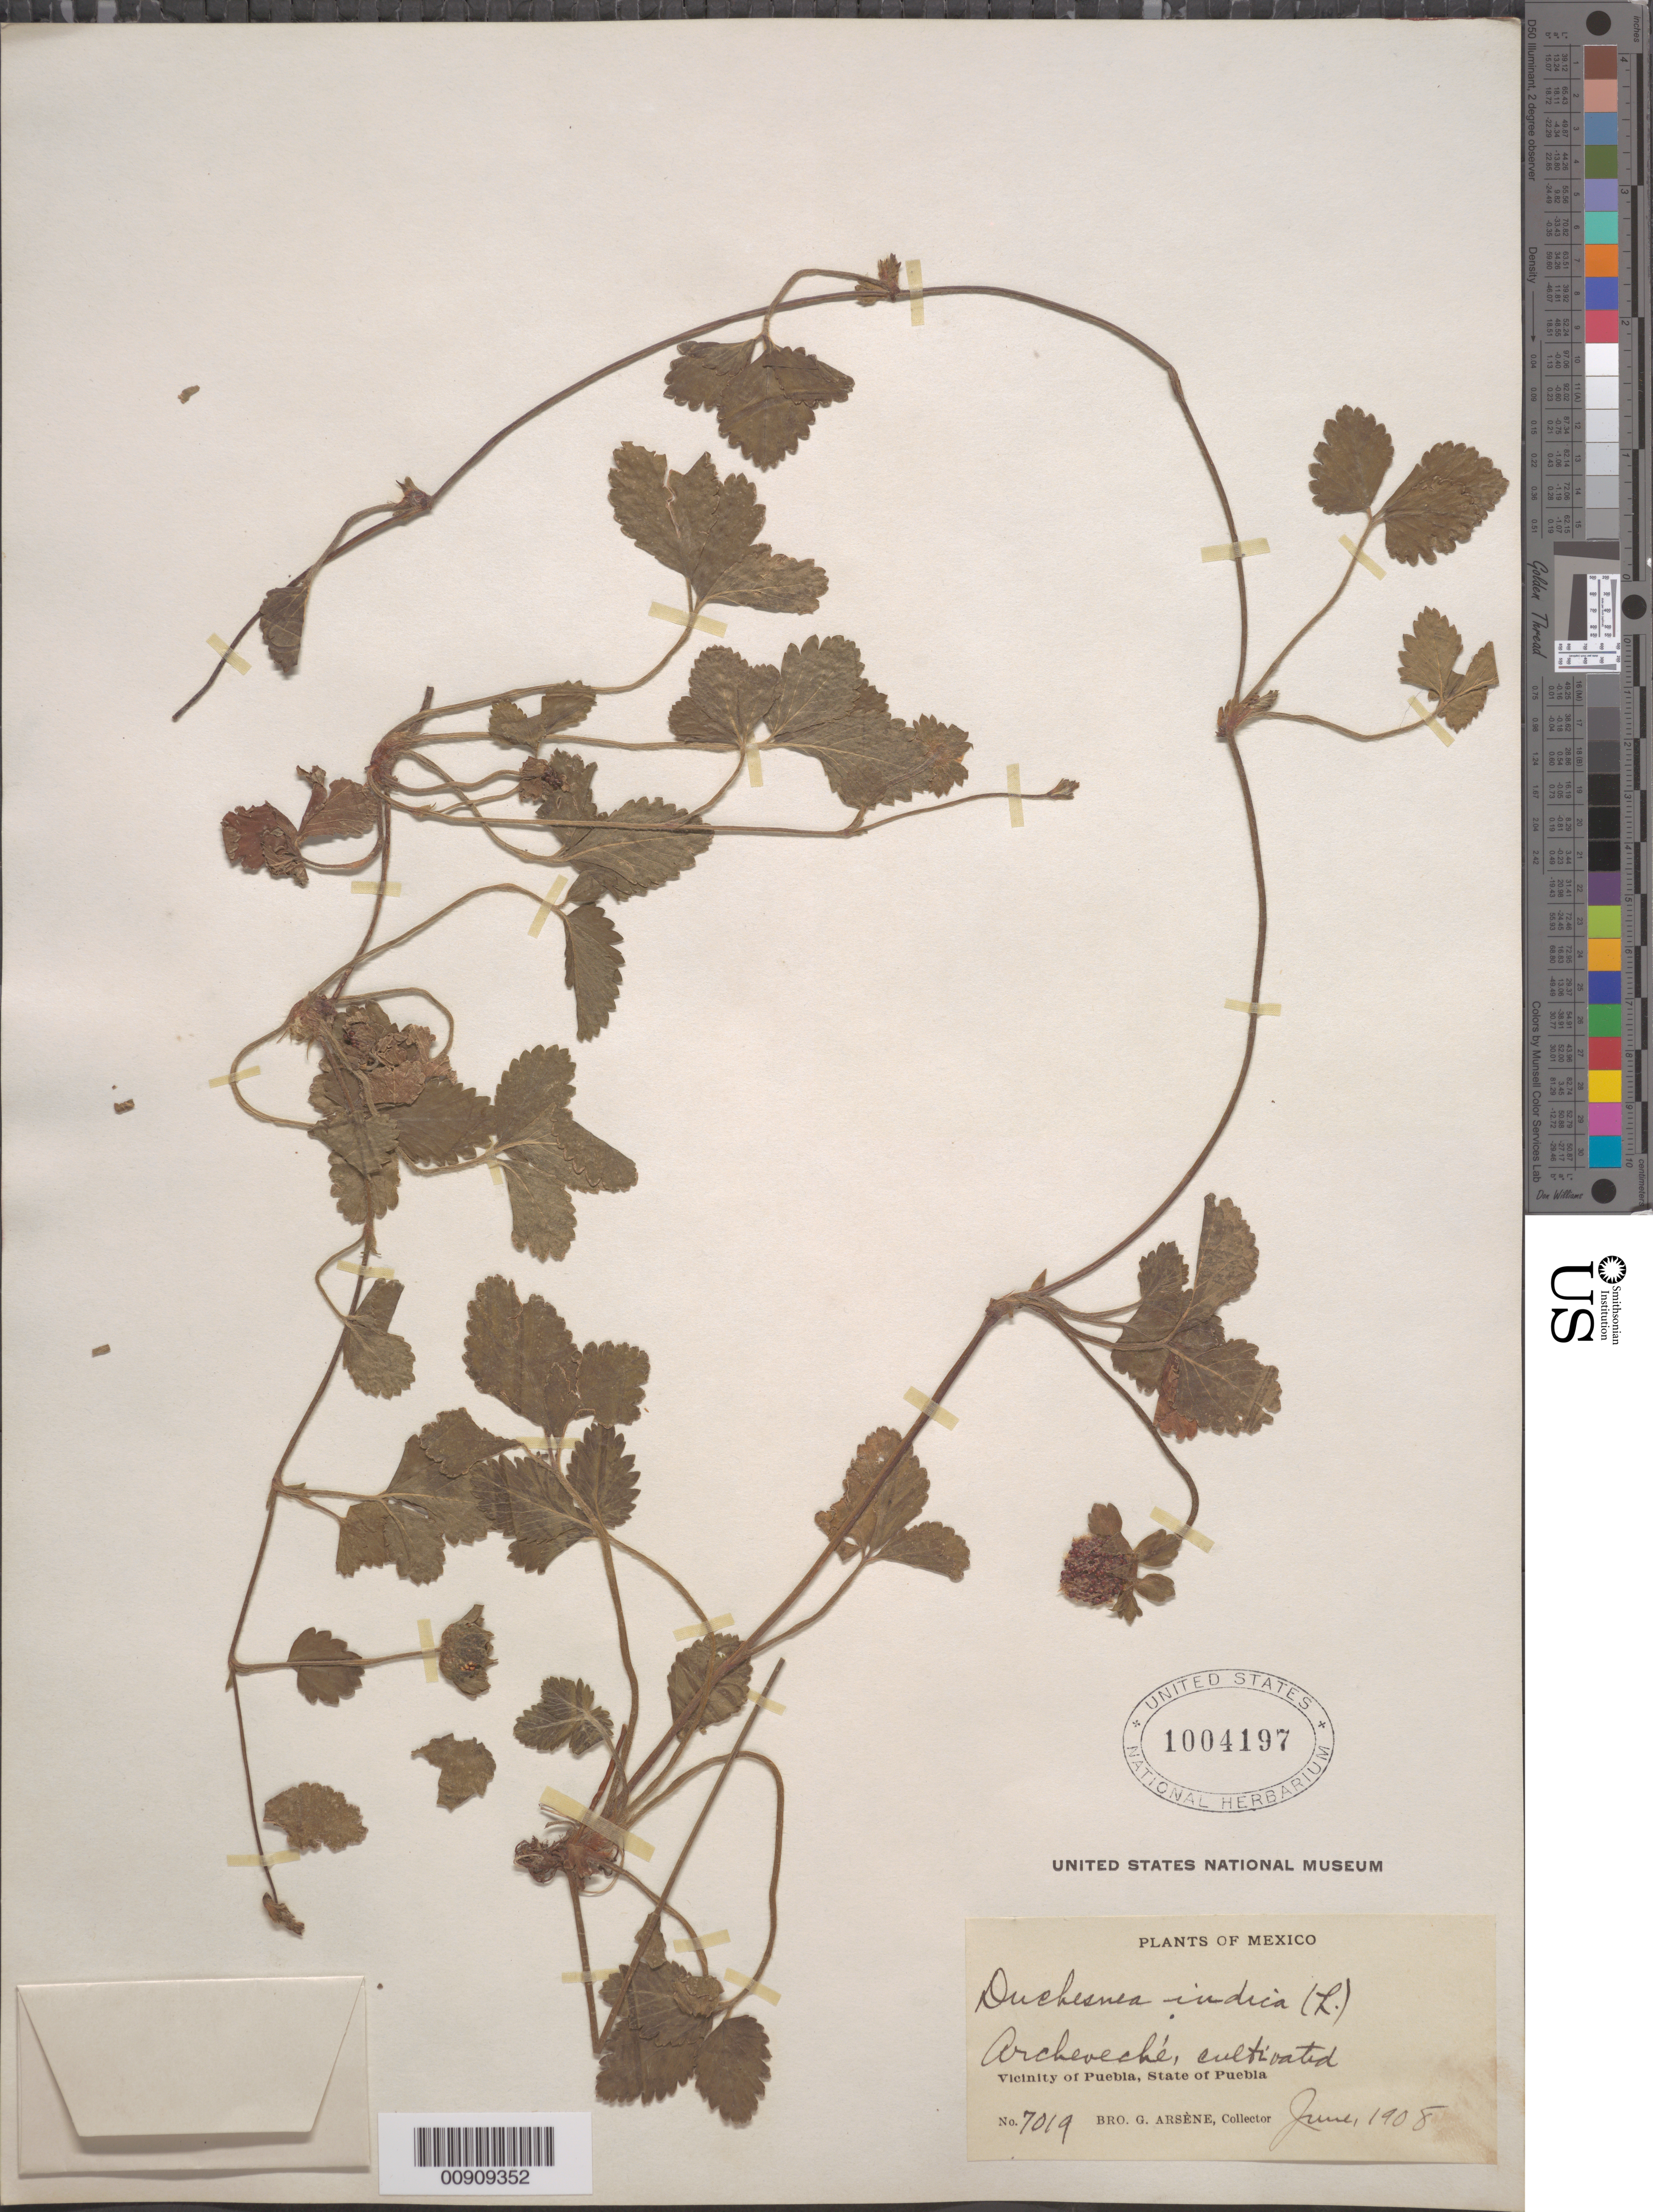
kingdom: Plantae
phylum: Tracheophyta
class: Magnoliopsida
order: Rosales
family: Rosaceae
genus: Potentilla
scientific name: Potentilla indica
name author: (Andrews) Th. Wolf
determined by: Strong, Mark T., (BOT), Smithsonian Institution - National Museum of Natural History (UNITED STATES)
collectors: Bro. G. Arsène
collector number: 7019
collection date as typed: Jun 1908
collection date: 1908-06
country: Mexico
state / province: Puebla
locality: Archevêché. Vicinity of Puebla, State of Puebla.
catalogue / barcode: US 1004197